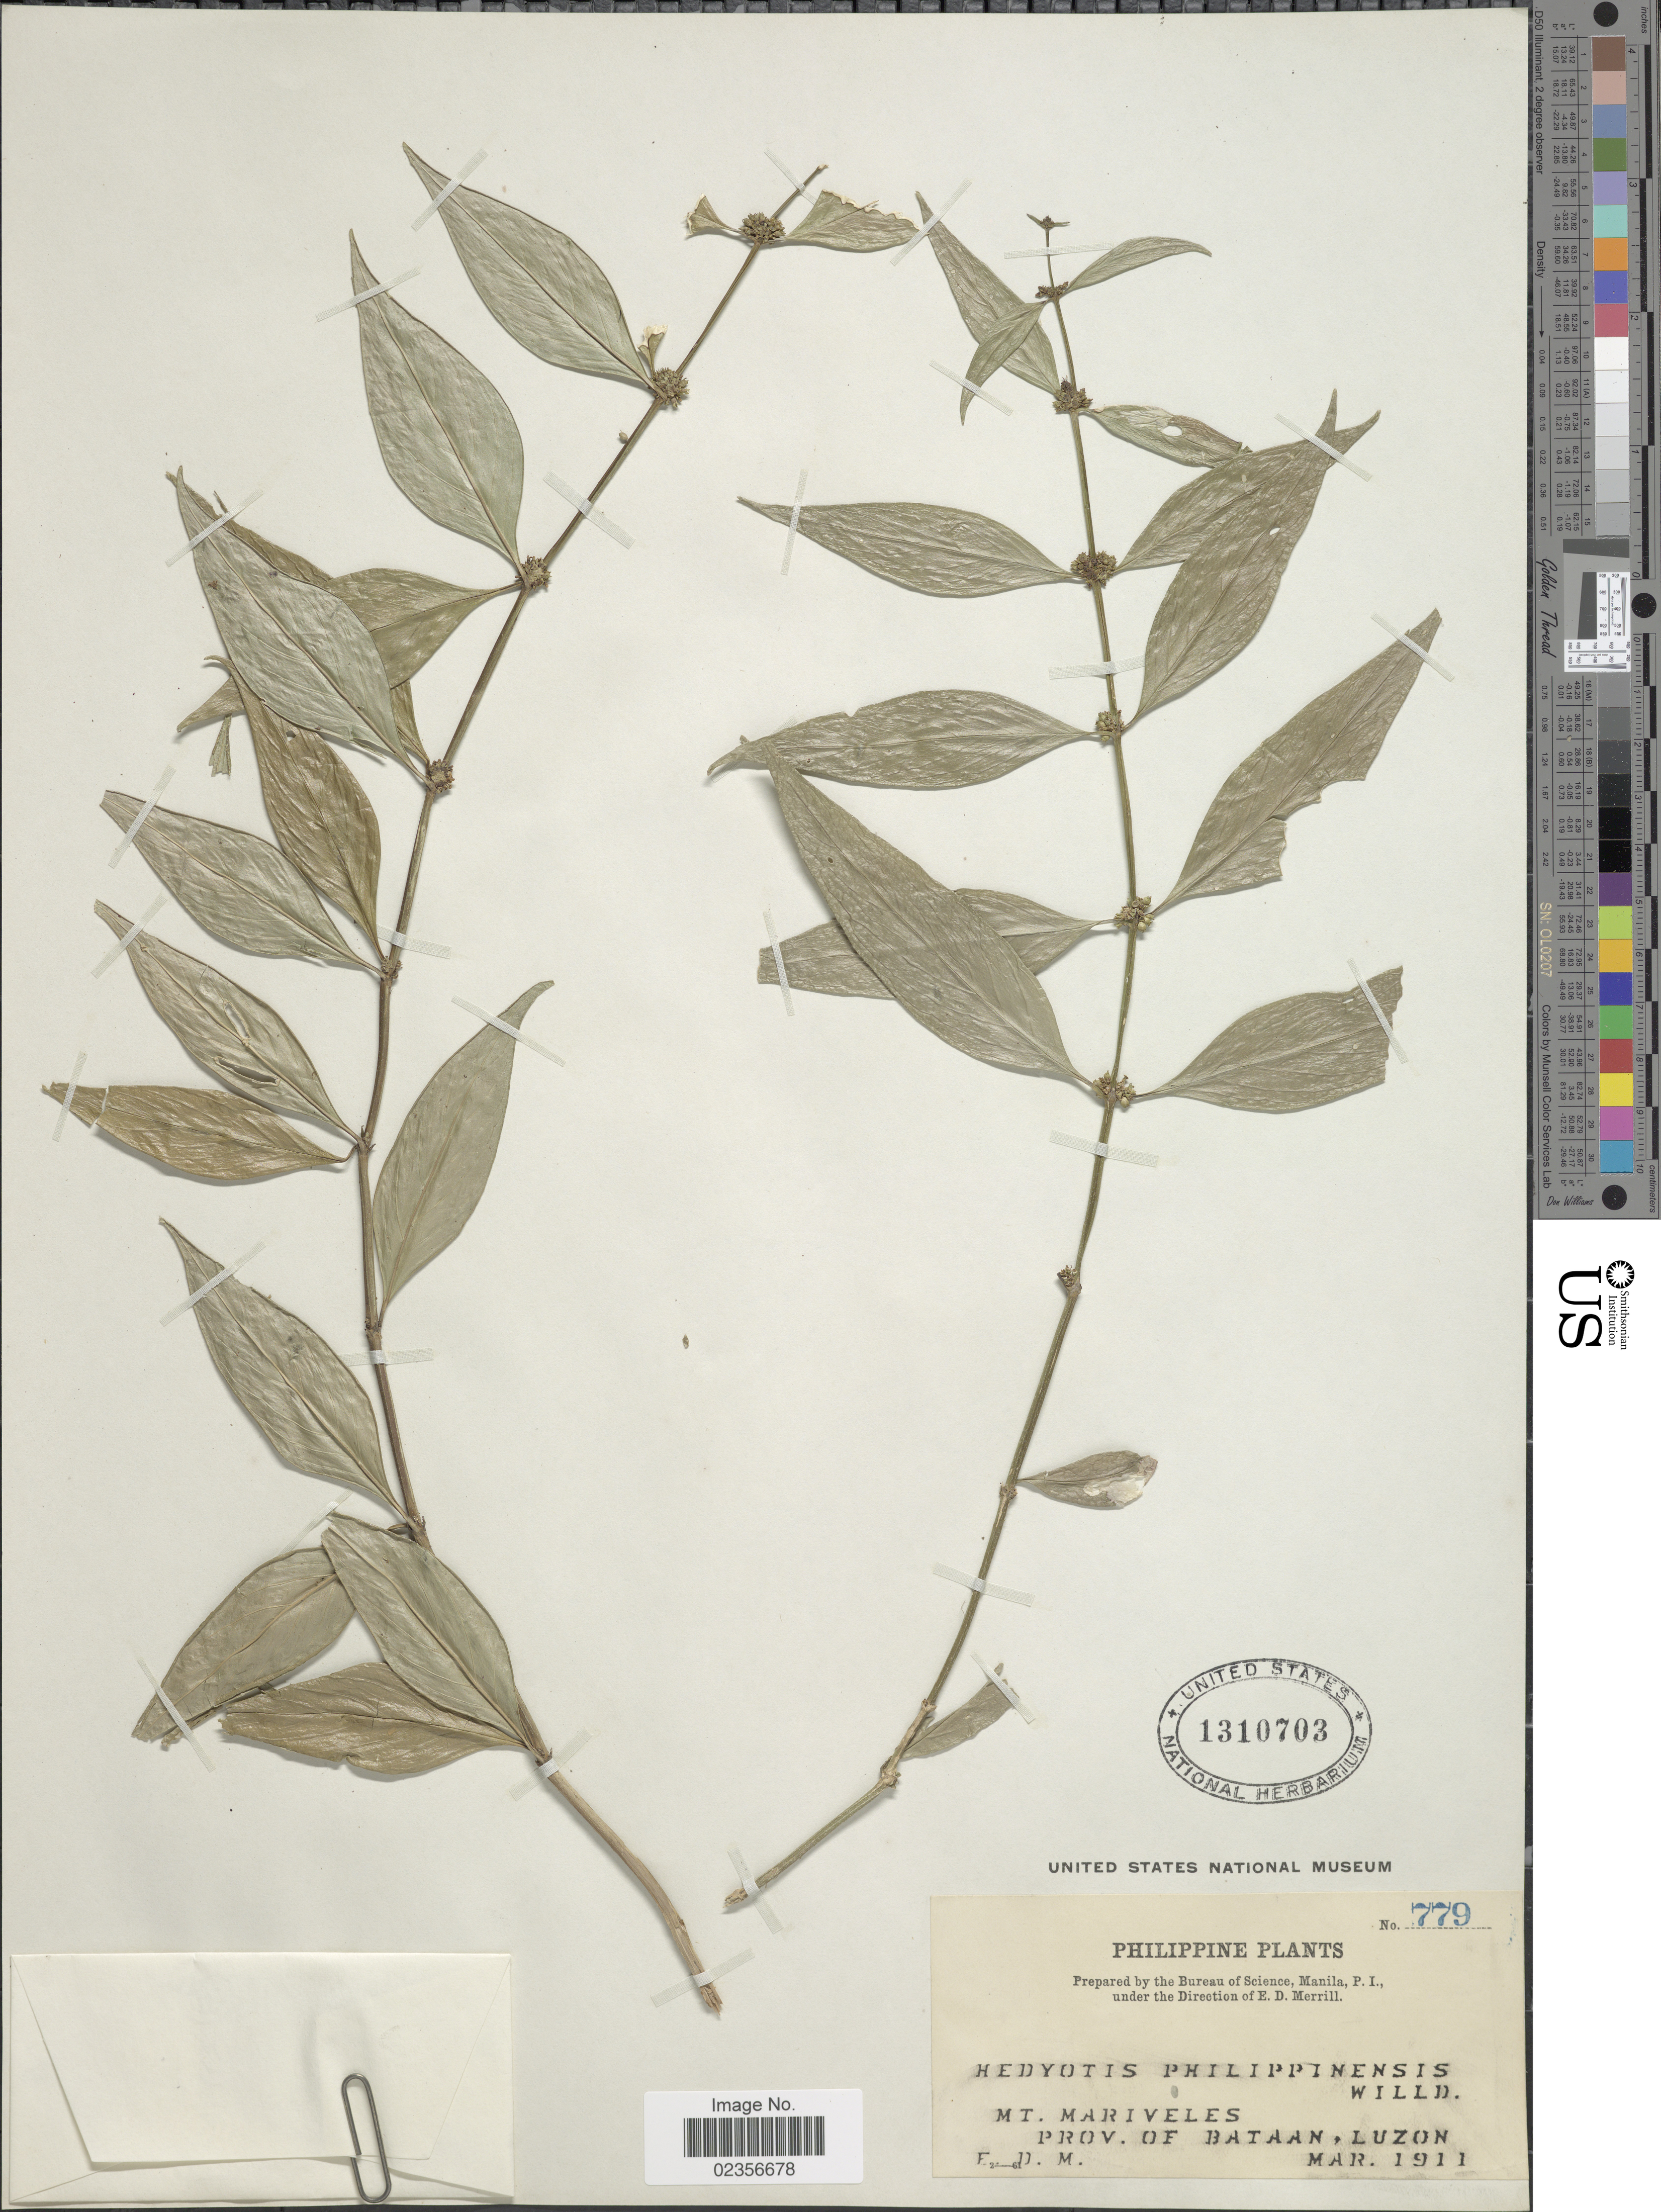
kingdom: Plantae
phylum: Tracheophyta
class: Magnoliopsida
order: Gentianales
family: Rubiaceae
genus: Hedyotis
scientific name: Hedyotis philippensis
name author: (Willd. ex Spreng.) Merr. ex C.B. Rob.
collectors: E. D. Merrill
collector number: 779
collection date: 1911-03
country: Philippines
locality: Mt. Mariveles, Prov. of Bataan, Luzon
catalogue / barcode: US 1310703